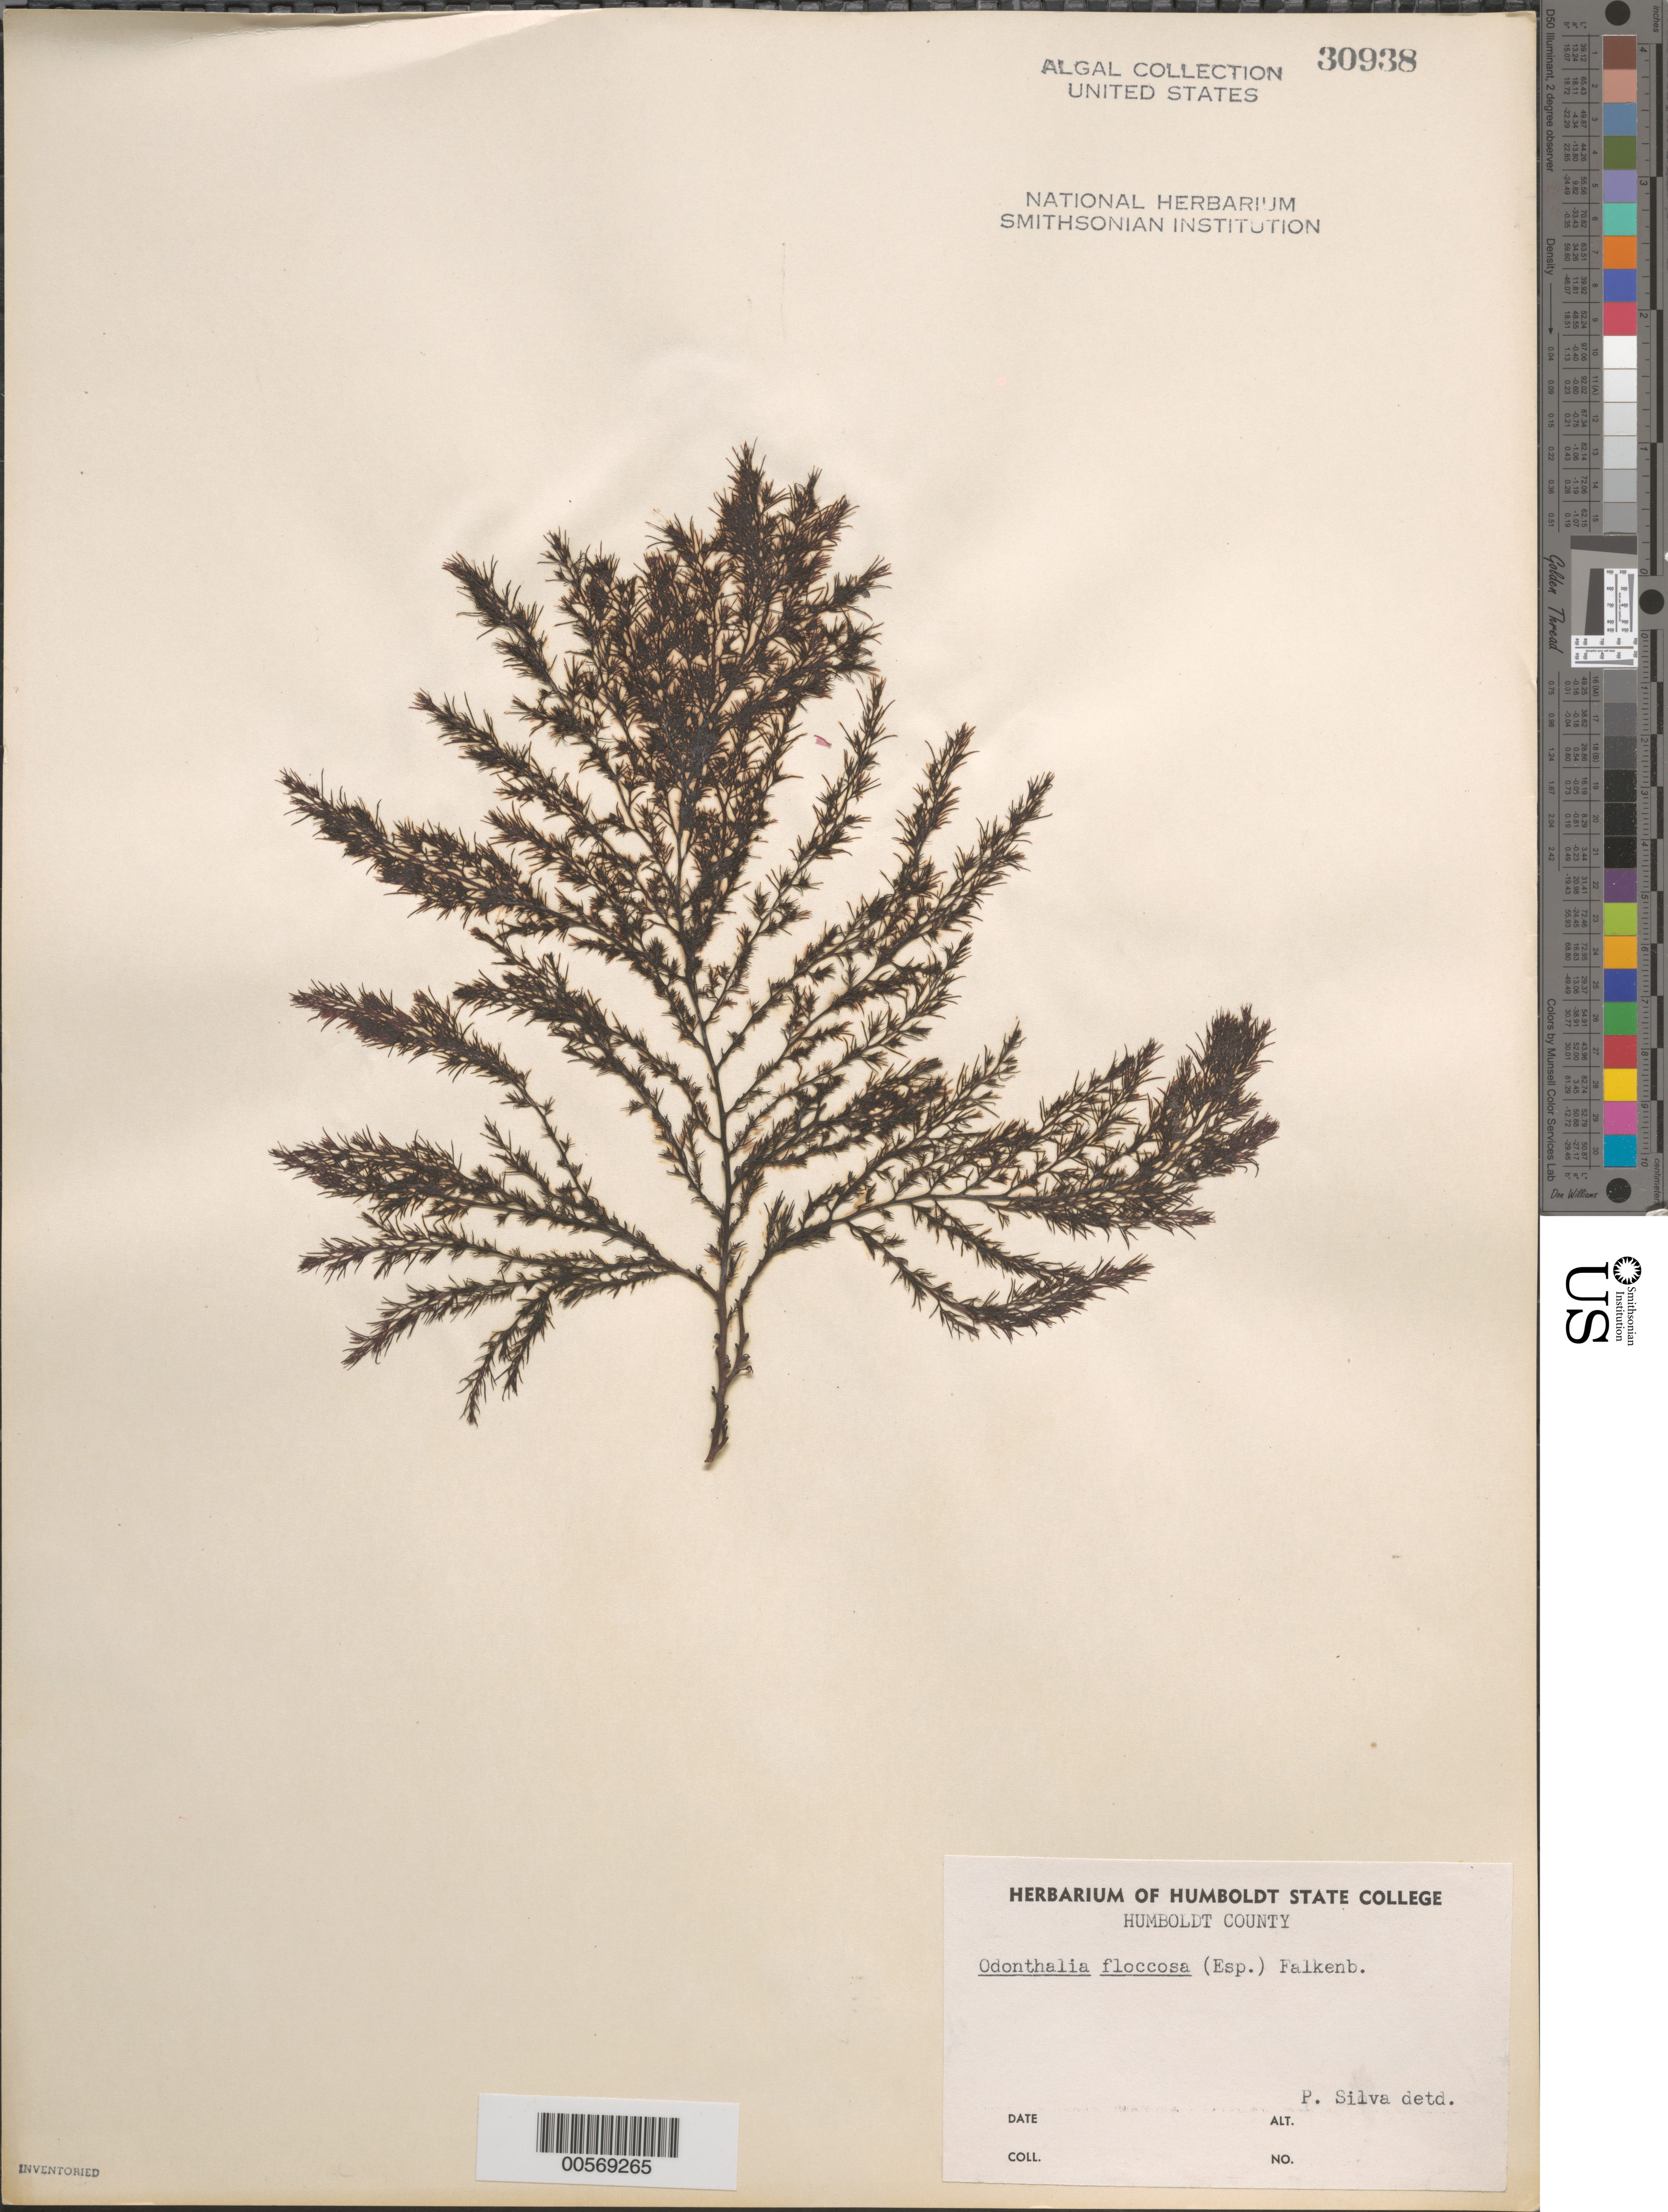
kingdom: Plantae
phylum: Rhodophyta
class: Florideophyceae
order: Ceramiales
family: Rhodomelaceae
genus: Odonthalia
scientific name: Odonthalia floccosa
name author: (Esper) Falkenb.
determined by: Silva, P. C.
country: United States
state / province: California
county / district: Humboldt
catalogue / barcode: US 30938